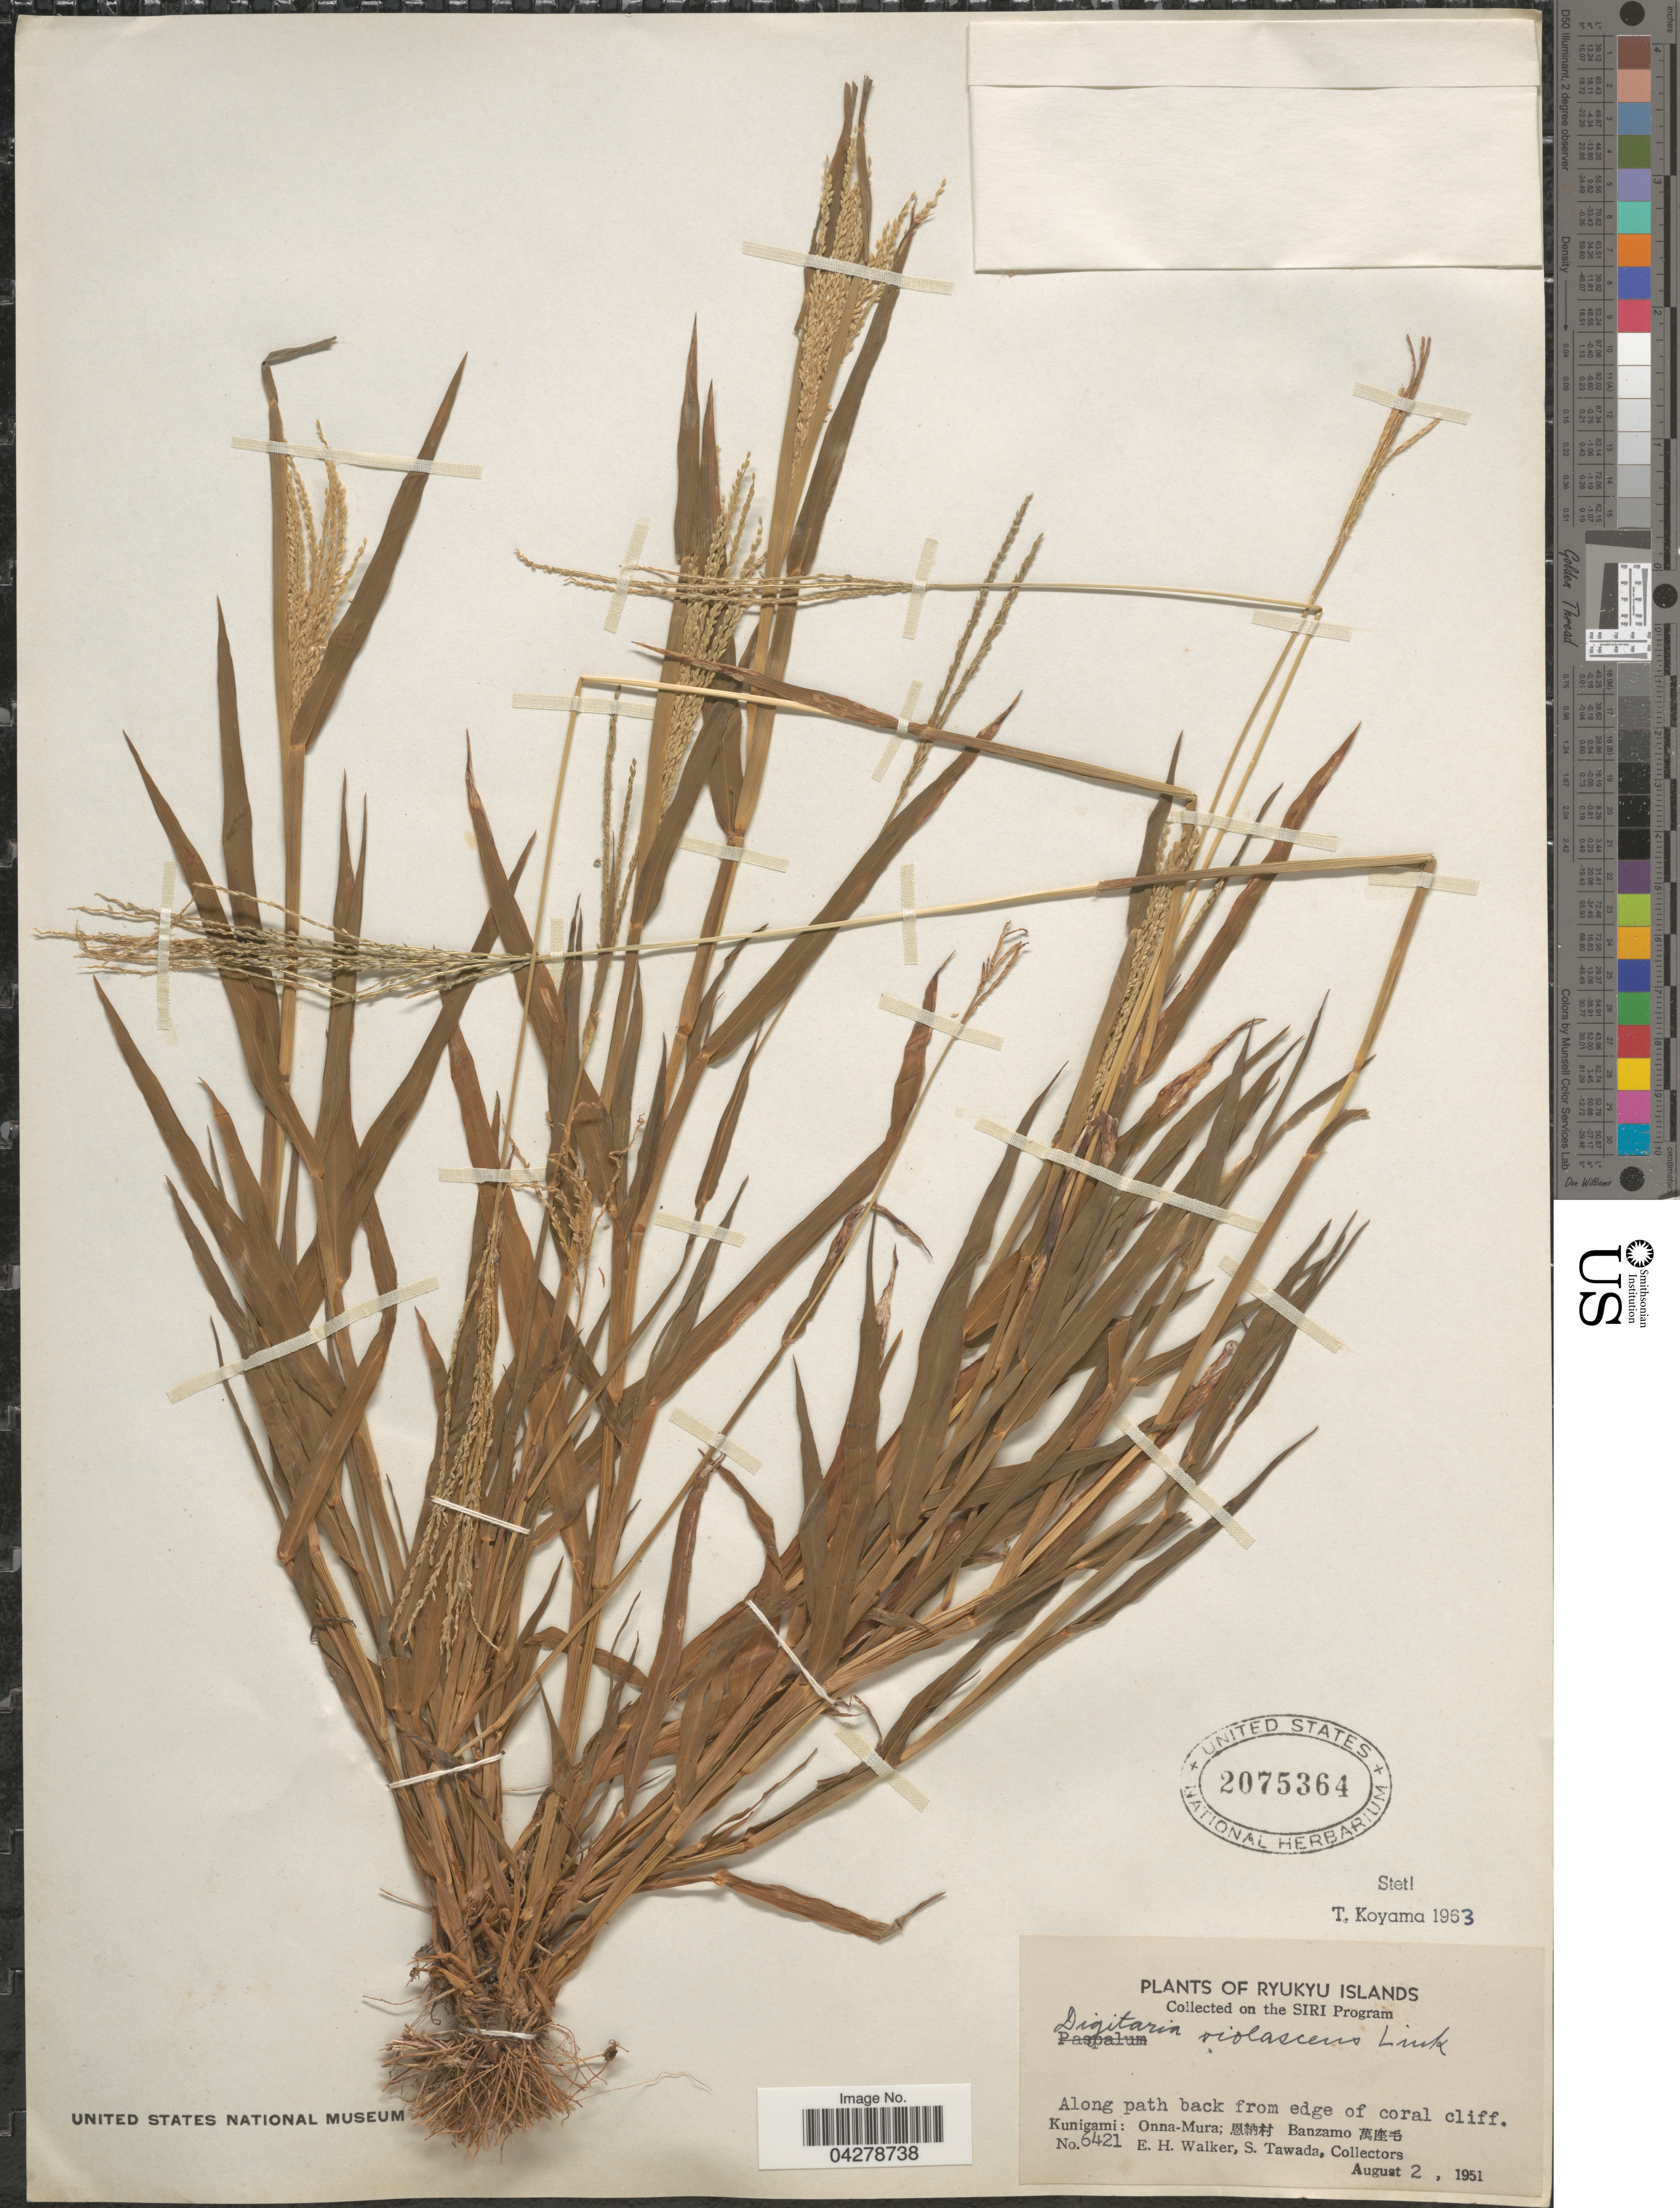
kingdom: Plantae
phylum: Tracheophyta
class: Liliopsida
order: Poales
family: Poaceae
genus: Digitaria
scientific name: Digitaria violascens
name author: Link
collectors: E. H. Walker & S. Tawada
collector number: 6421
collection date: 1951-08-02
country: Japan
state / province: Okinawa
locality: Ryukyu Islands. Kunigami: Onna-Mura; [Foreign script] Banzamo [Foreign script].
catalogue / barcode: US 2075364